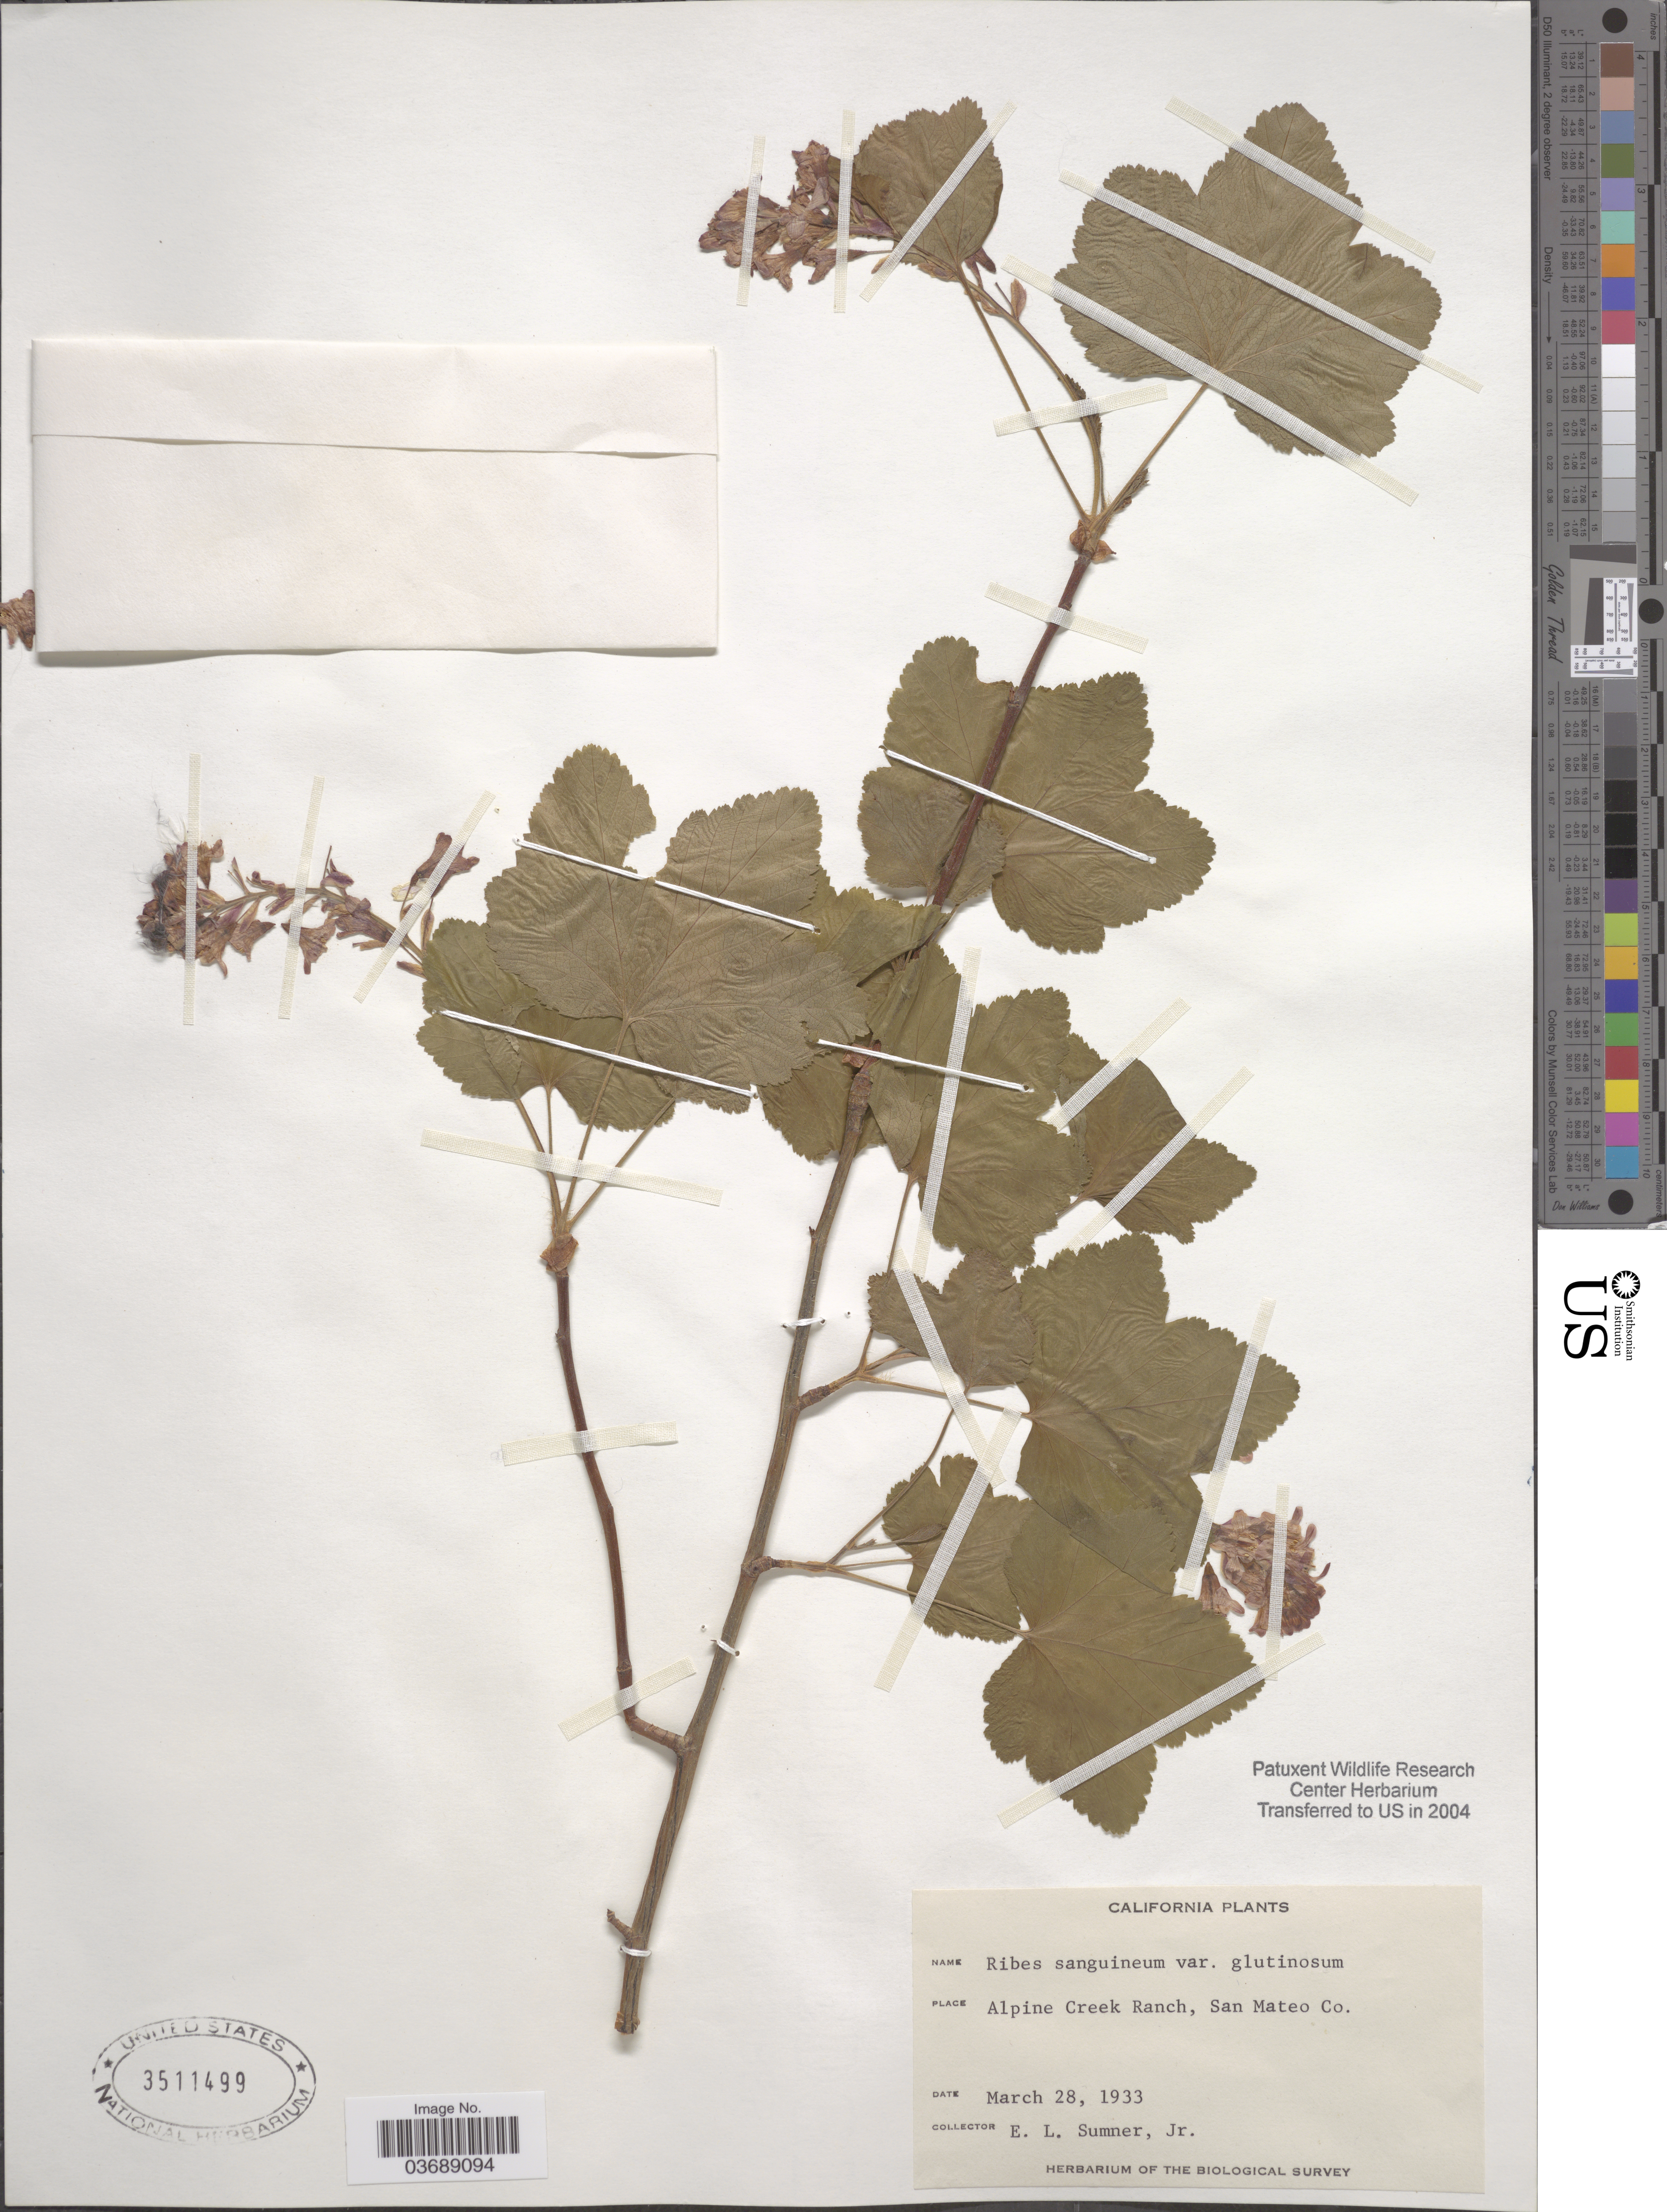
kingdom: Plantae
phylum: Tracheophyta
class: Magnoliopsida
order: Saxifragales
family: Grossulariaceae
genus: Ribes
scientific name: Ribes sanguineum var. glutinosum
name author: (Benth.) Loudon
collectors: E. Sumner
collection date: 1933-03-28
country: United States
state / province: California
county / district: San Mateo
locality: Alpine Creek Ranch, San Mateo Co.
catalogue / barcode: US 3511499